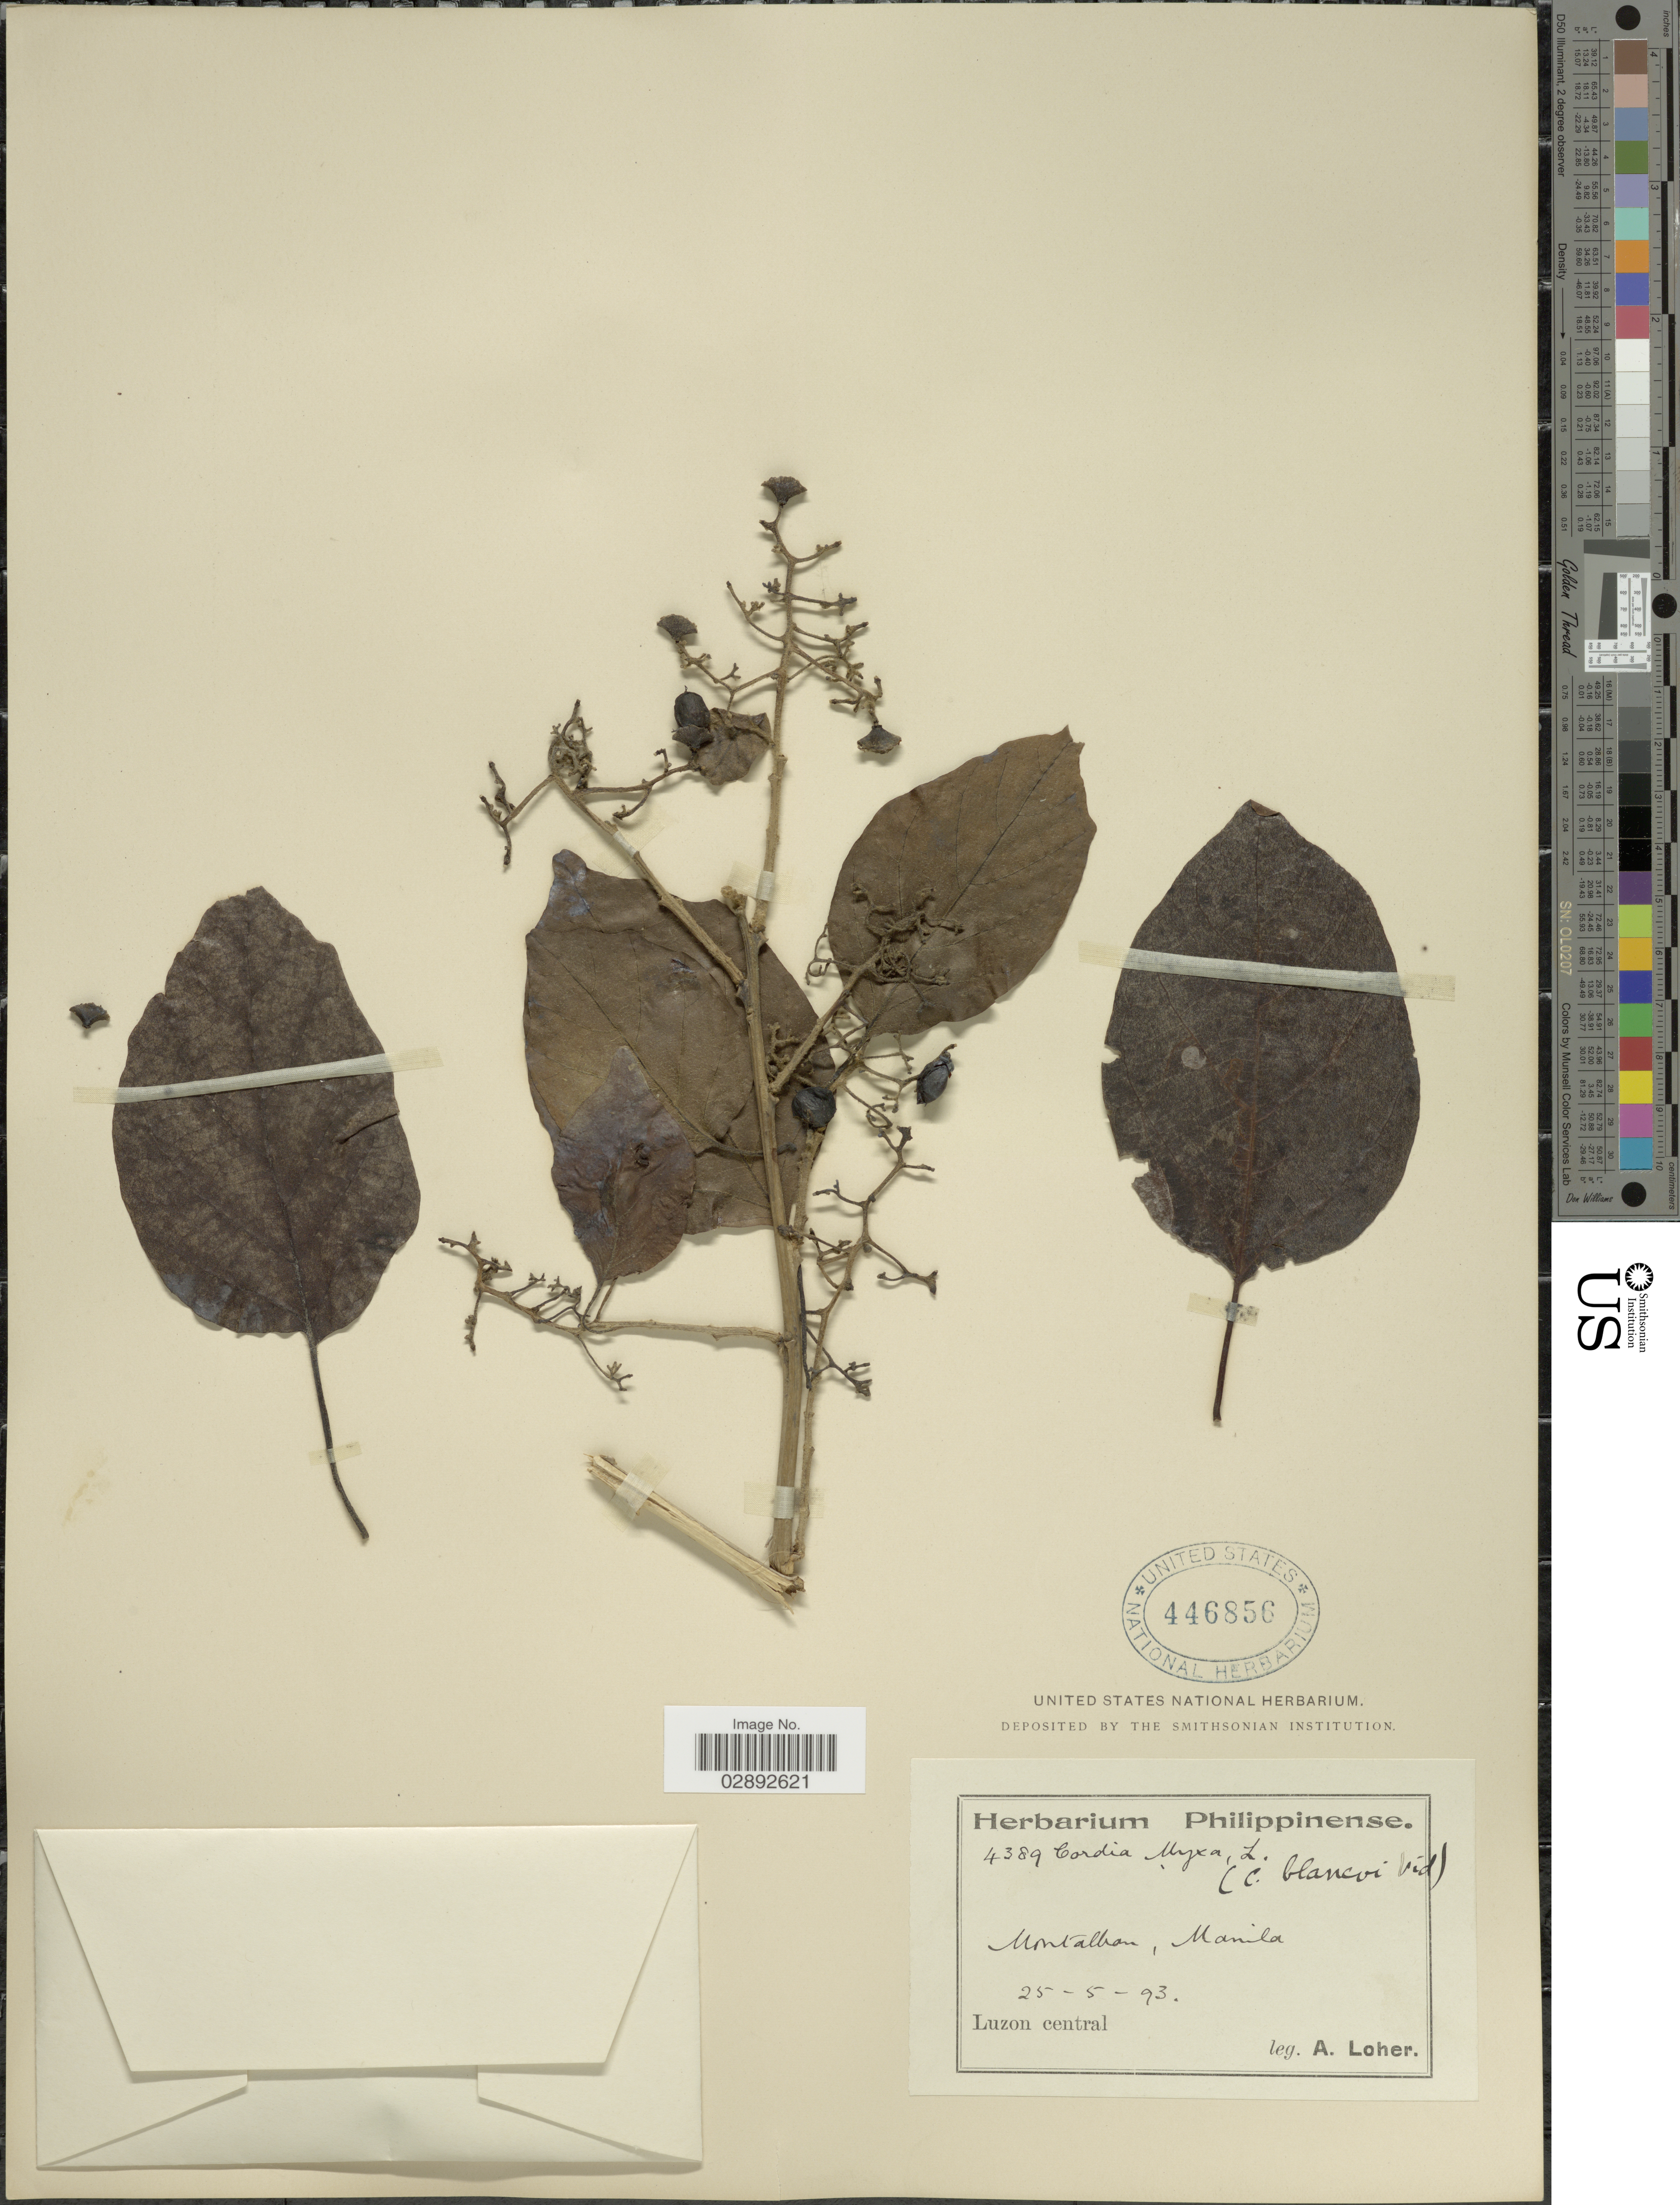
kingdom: Plantae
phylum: Tracheophyta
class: Magnoliopsida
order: Boraginales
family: Cordiaceae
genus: Cordia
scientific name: Cordia dichotoma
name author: G. Forst.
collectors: A. Loher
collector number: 4389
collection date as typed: Transcribed d/m/y: 25/5/93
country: Philippines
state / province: Central Luzon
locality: Montalban, Manila. Luzon central.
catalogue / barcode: US 446856